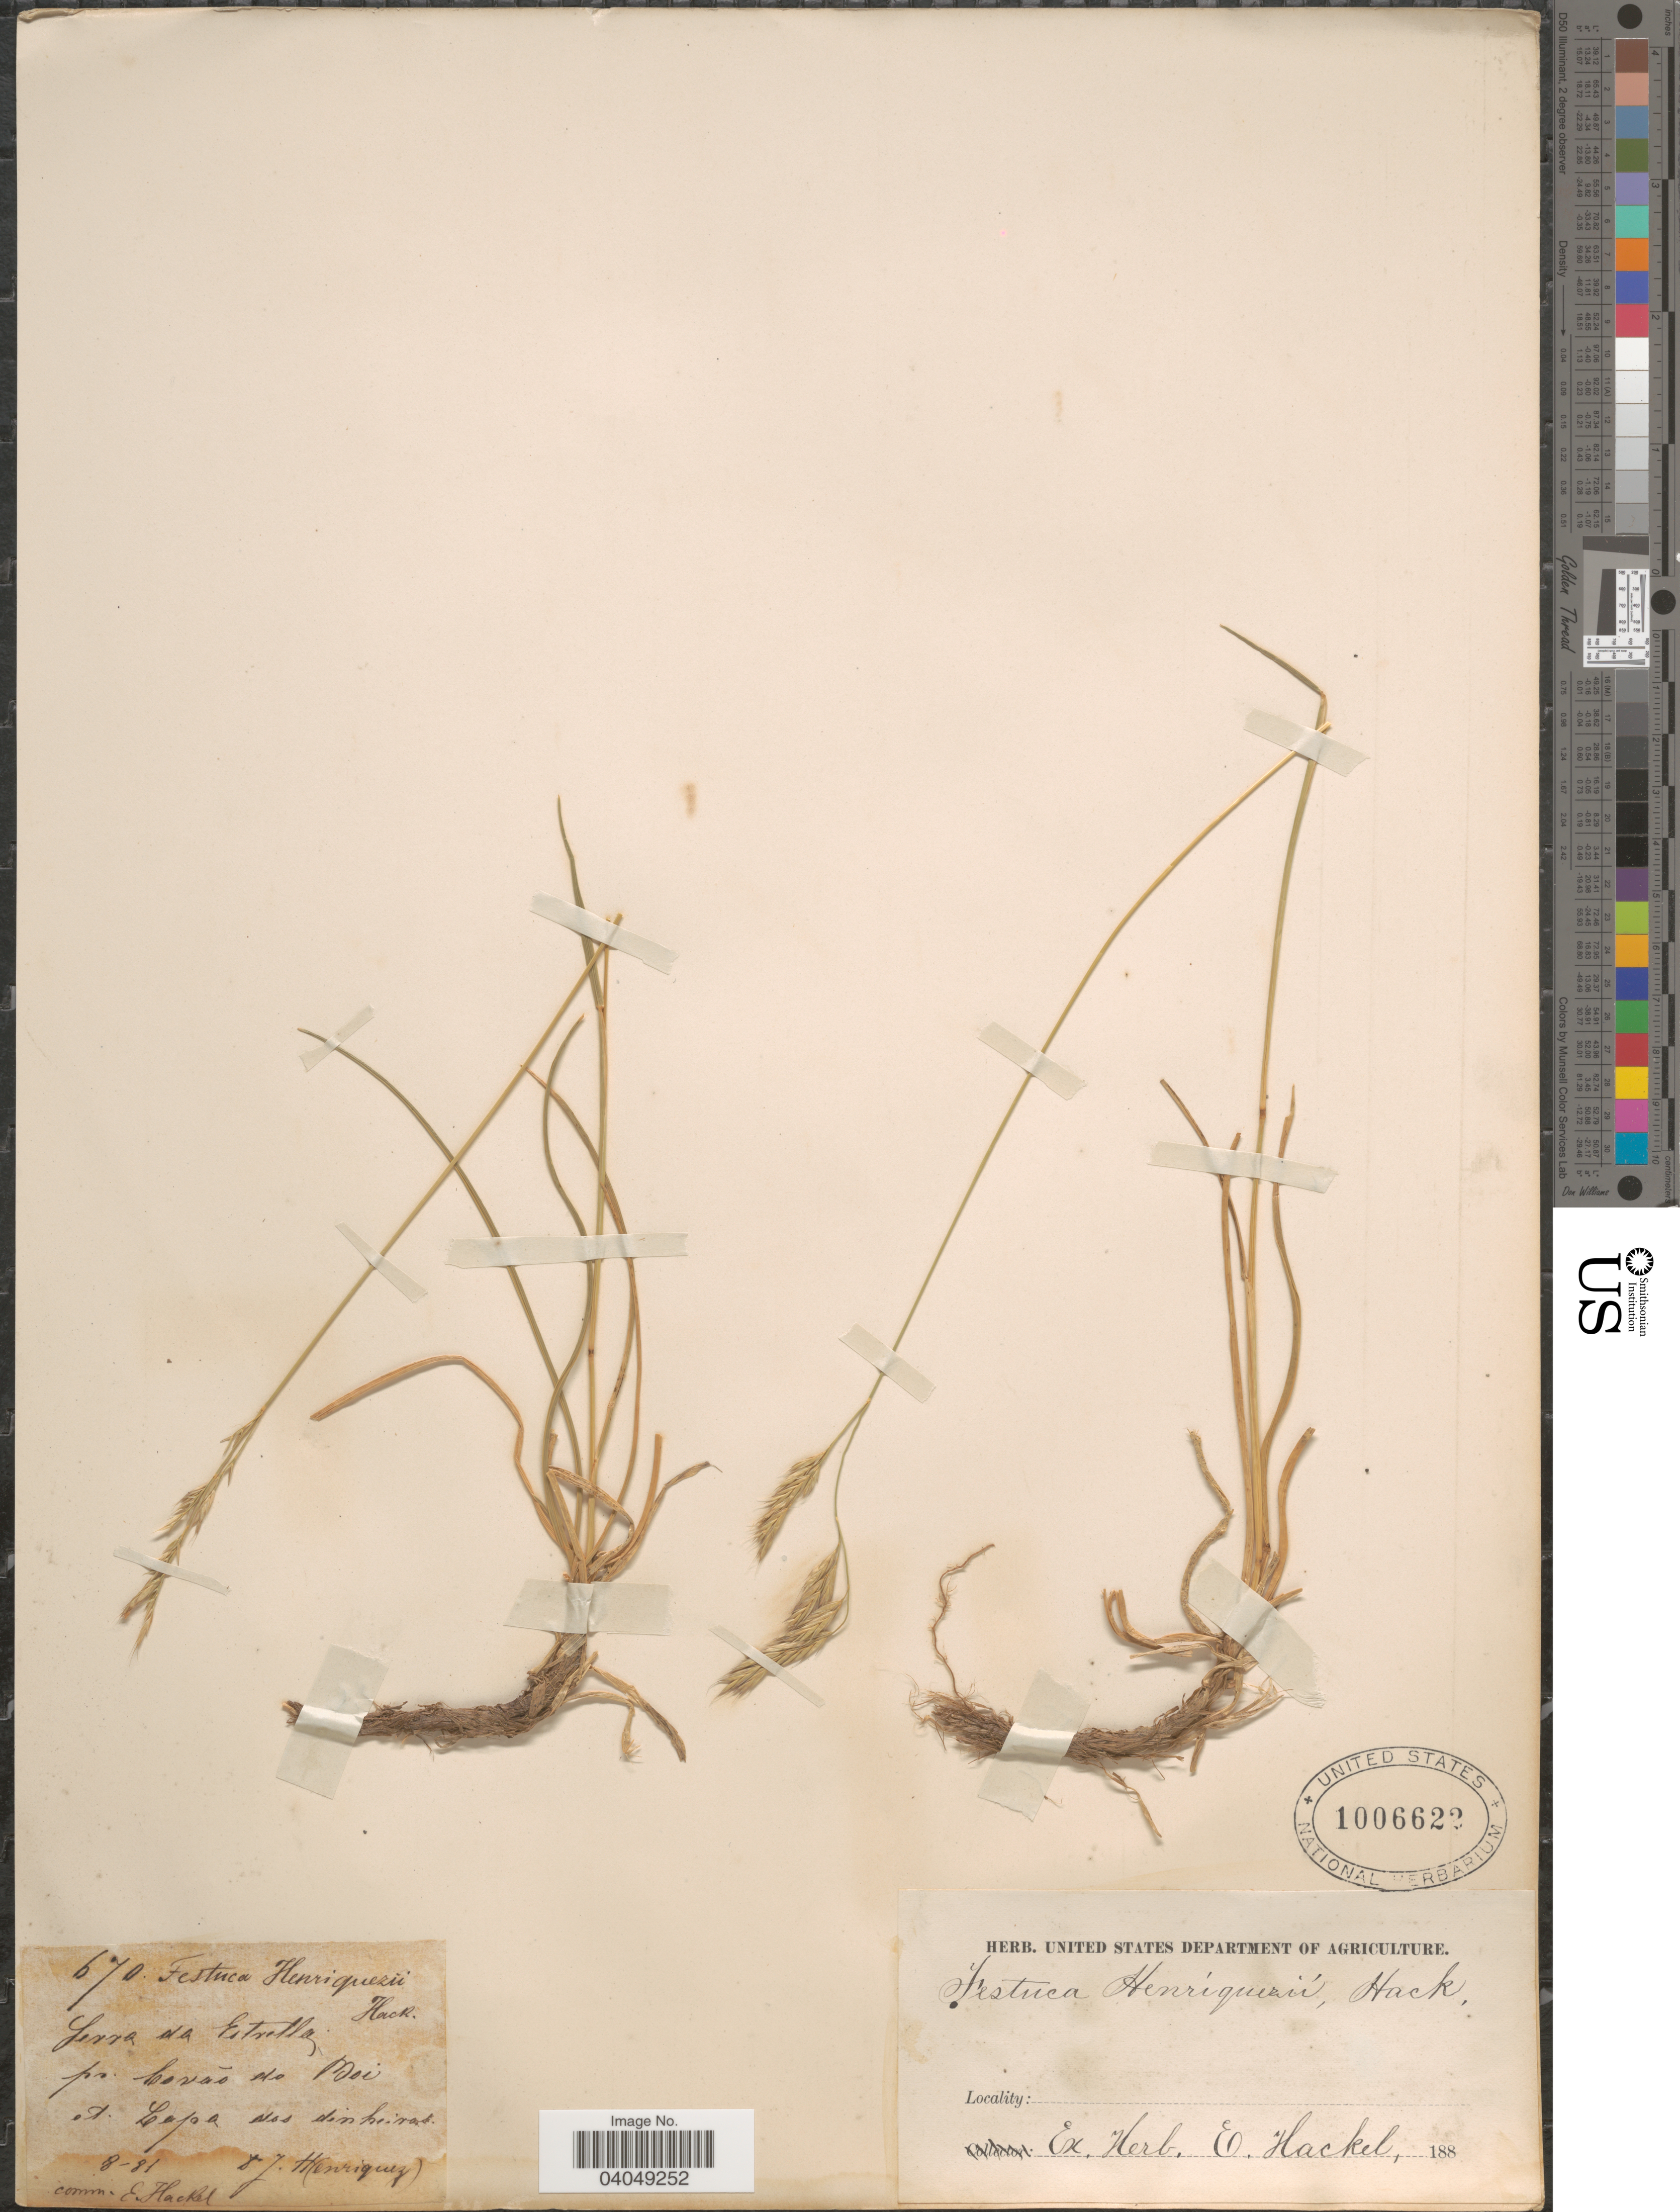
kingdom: Plantae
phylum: Tracheophyta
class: Liliopsida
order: Poales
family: Poaceae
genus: Festuca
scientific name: Festuca henriquezii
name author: Hack.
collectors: J. Enriquez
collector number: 670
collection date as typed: Transcribed d/m/y: /8/81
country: Portugal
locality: Serra da Estrella pr. Covão do Moi et Capa dos Linheiras.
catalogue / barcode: US 1006622